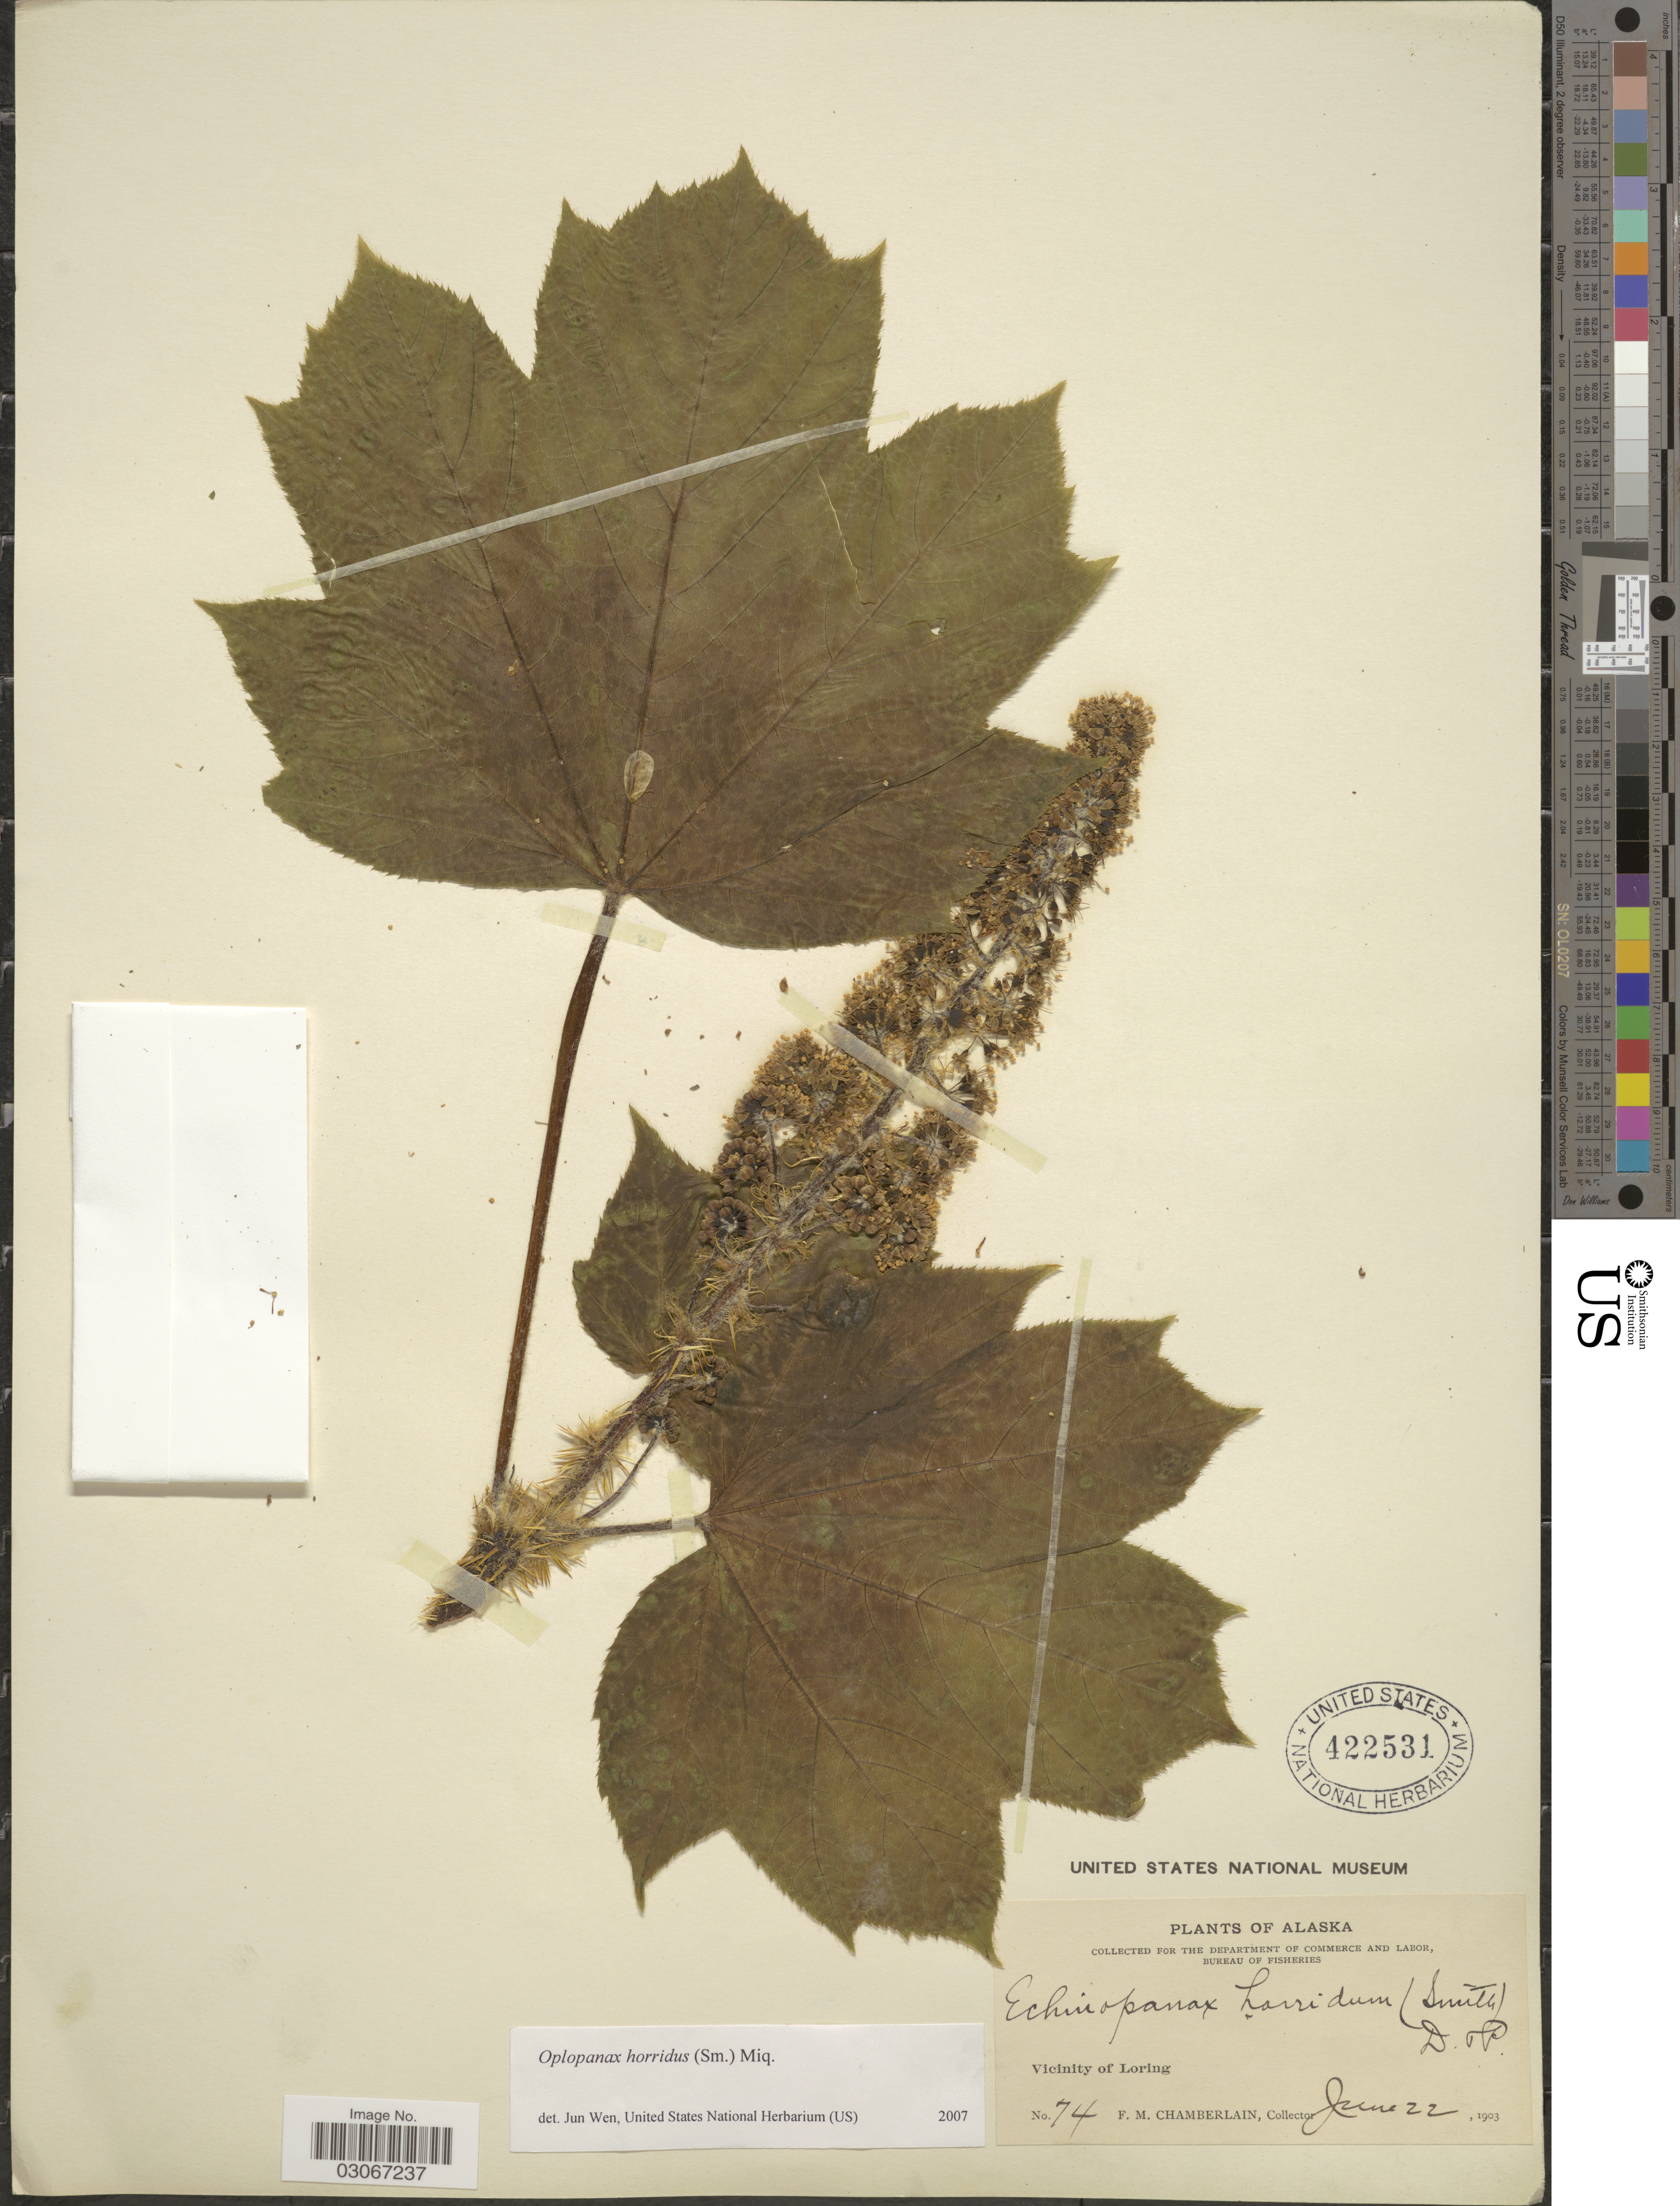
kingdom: Plantae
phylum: Tracheophyta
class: Magnoliopsida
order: Apiales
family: Apiaceae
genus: Opopanax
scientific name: Opopanax horridus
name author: Miq. ex Dippel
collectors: F. Chamberlain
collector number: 74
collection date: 1903-06-22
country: United States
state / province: Alaska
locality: Vicinity of Loring.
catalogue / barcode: US 422531